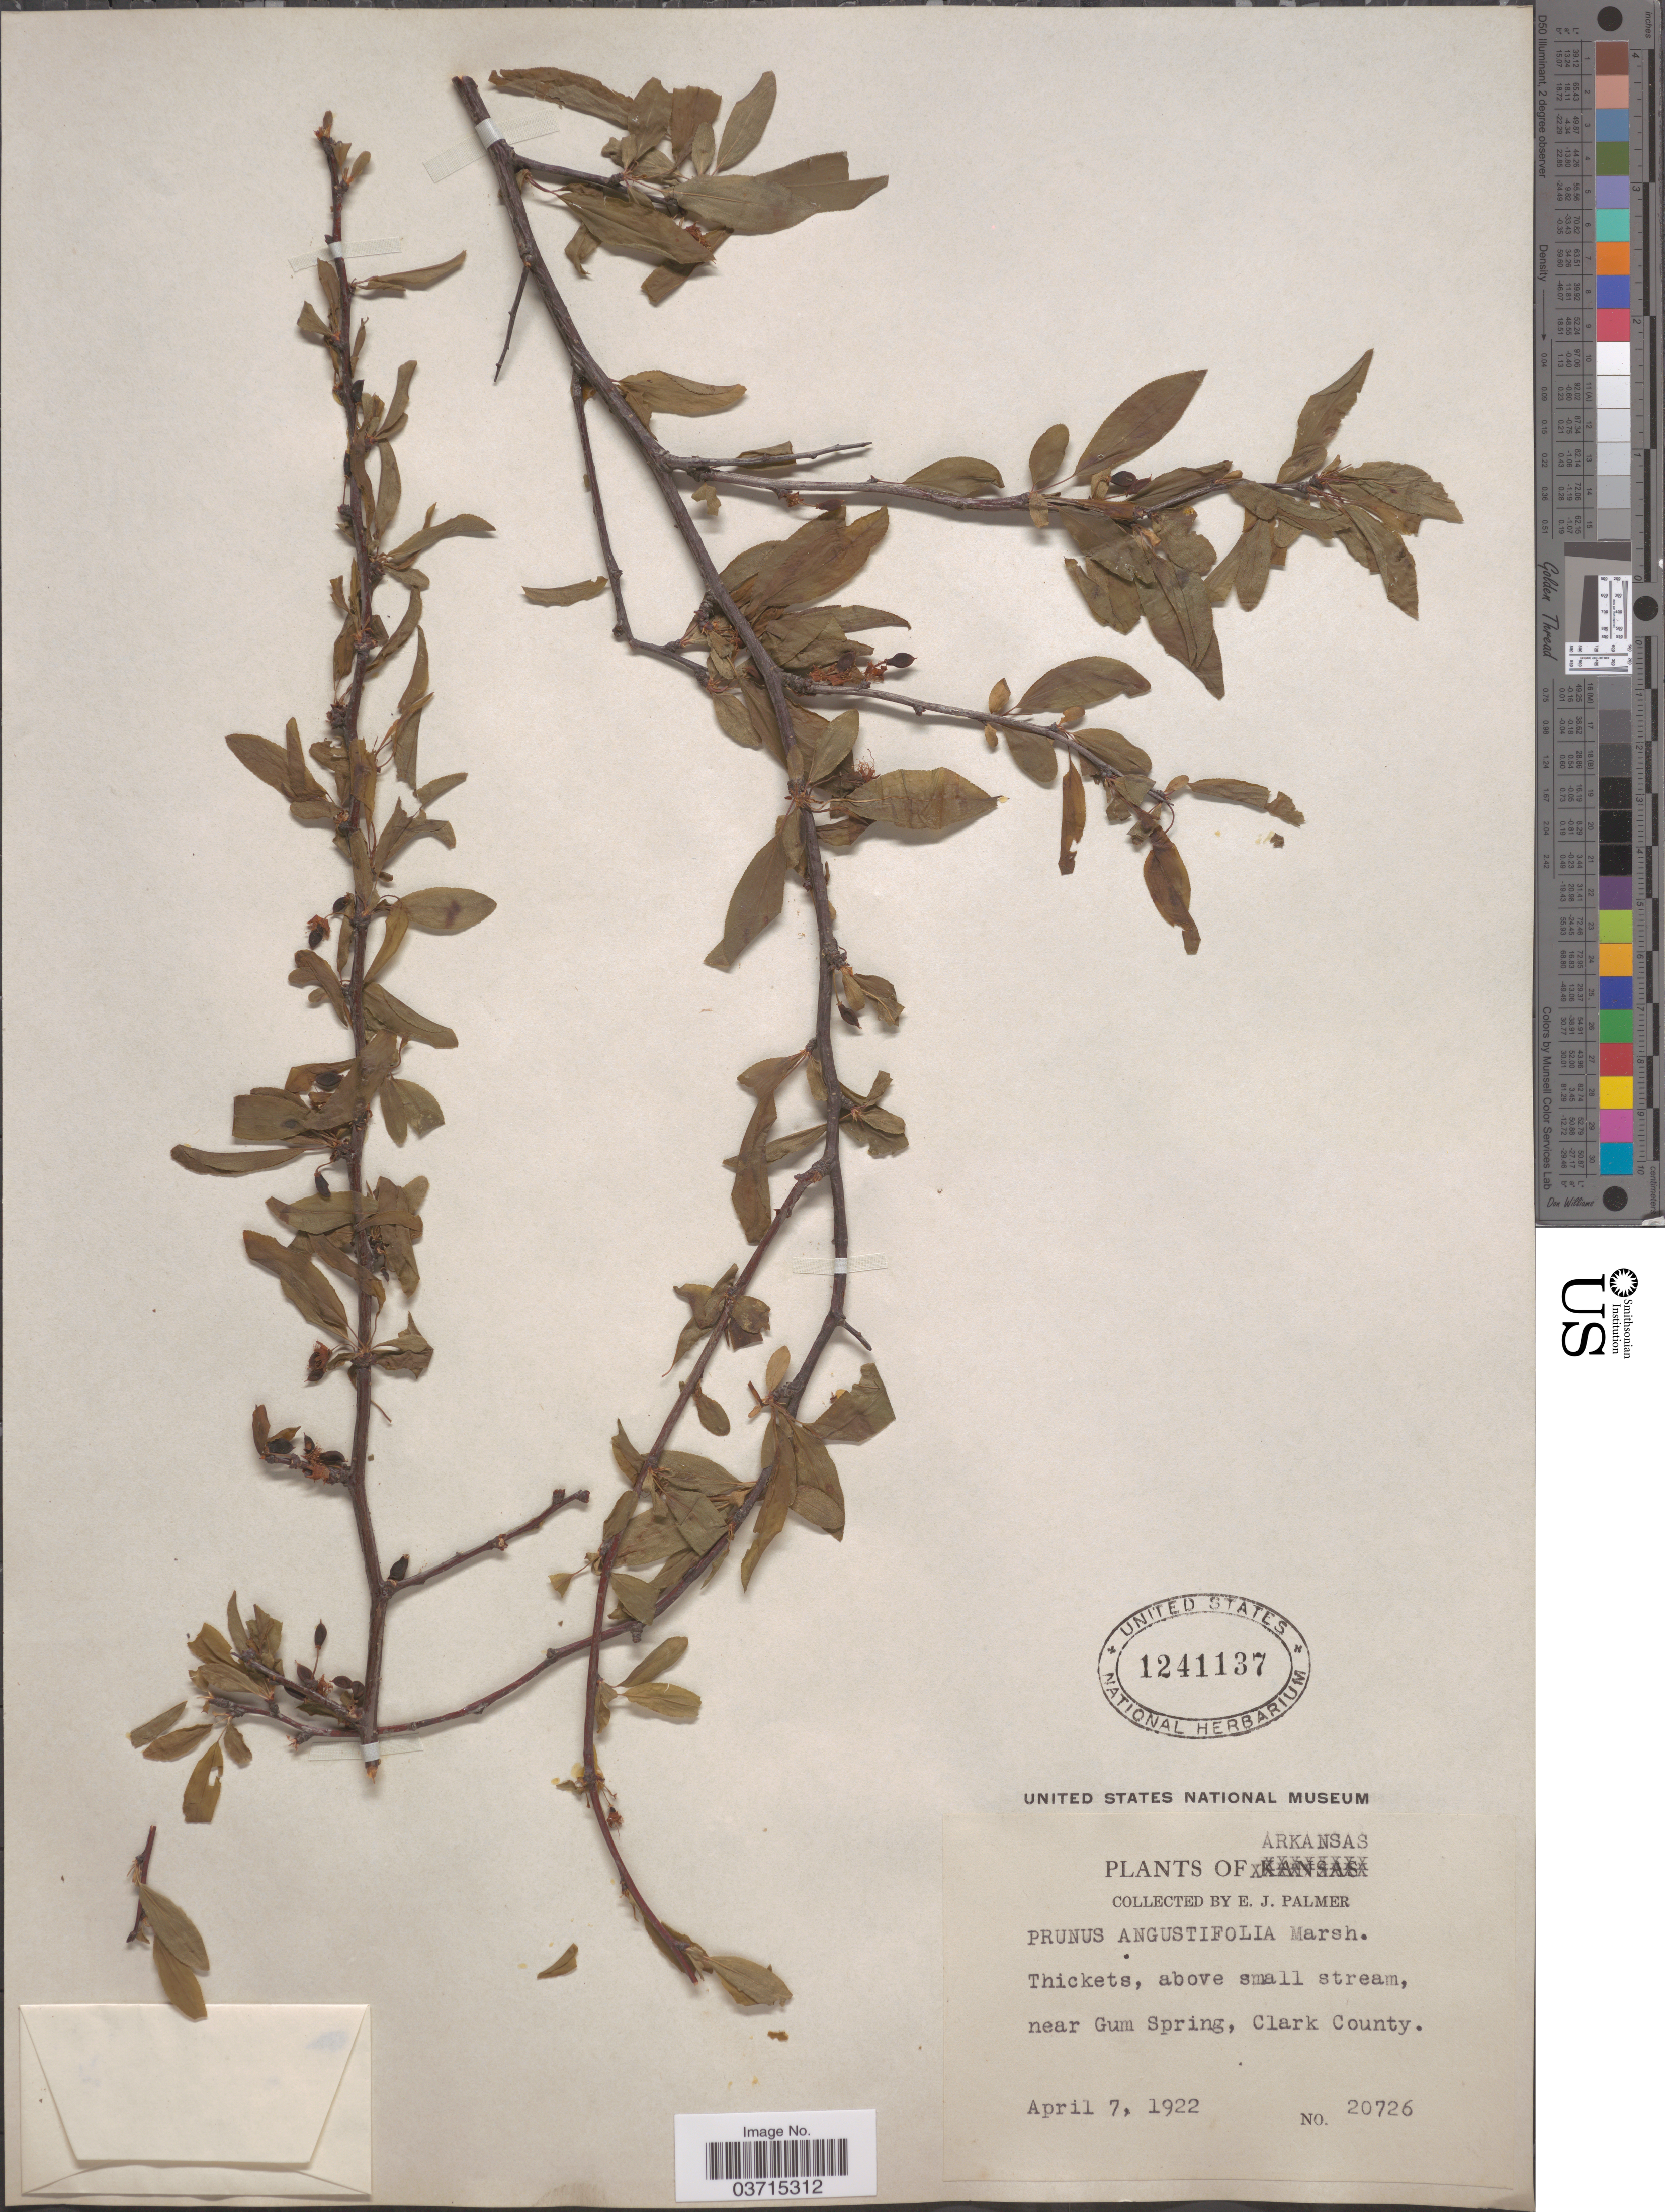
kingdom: Plantae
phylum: Tracheophyta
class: Magnoliopsida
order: Rosales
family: Rosaceae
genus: Prunus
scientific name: Prunus angustifolia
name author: Marshall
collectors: E. J. Palmer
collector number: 20726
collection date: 1922-04-07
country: United States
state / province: Arkansas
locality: Near Gum Spring, Clark County.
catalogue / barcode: US 1241137